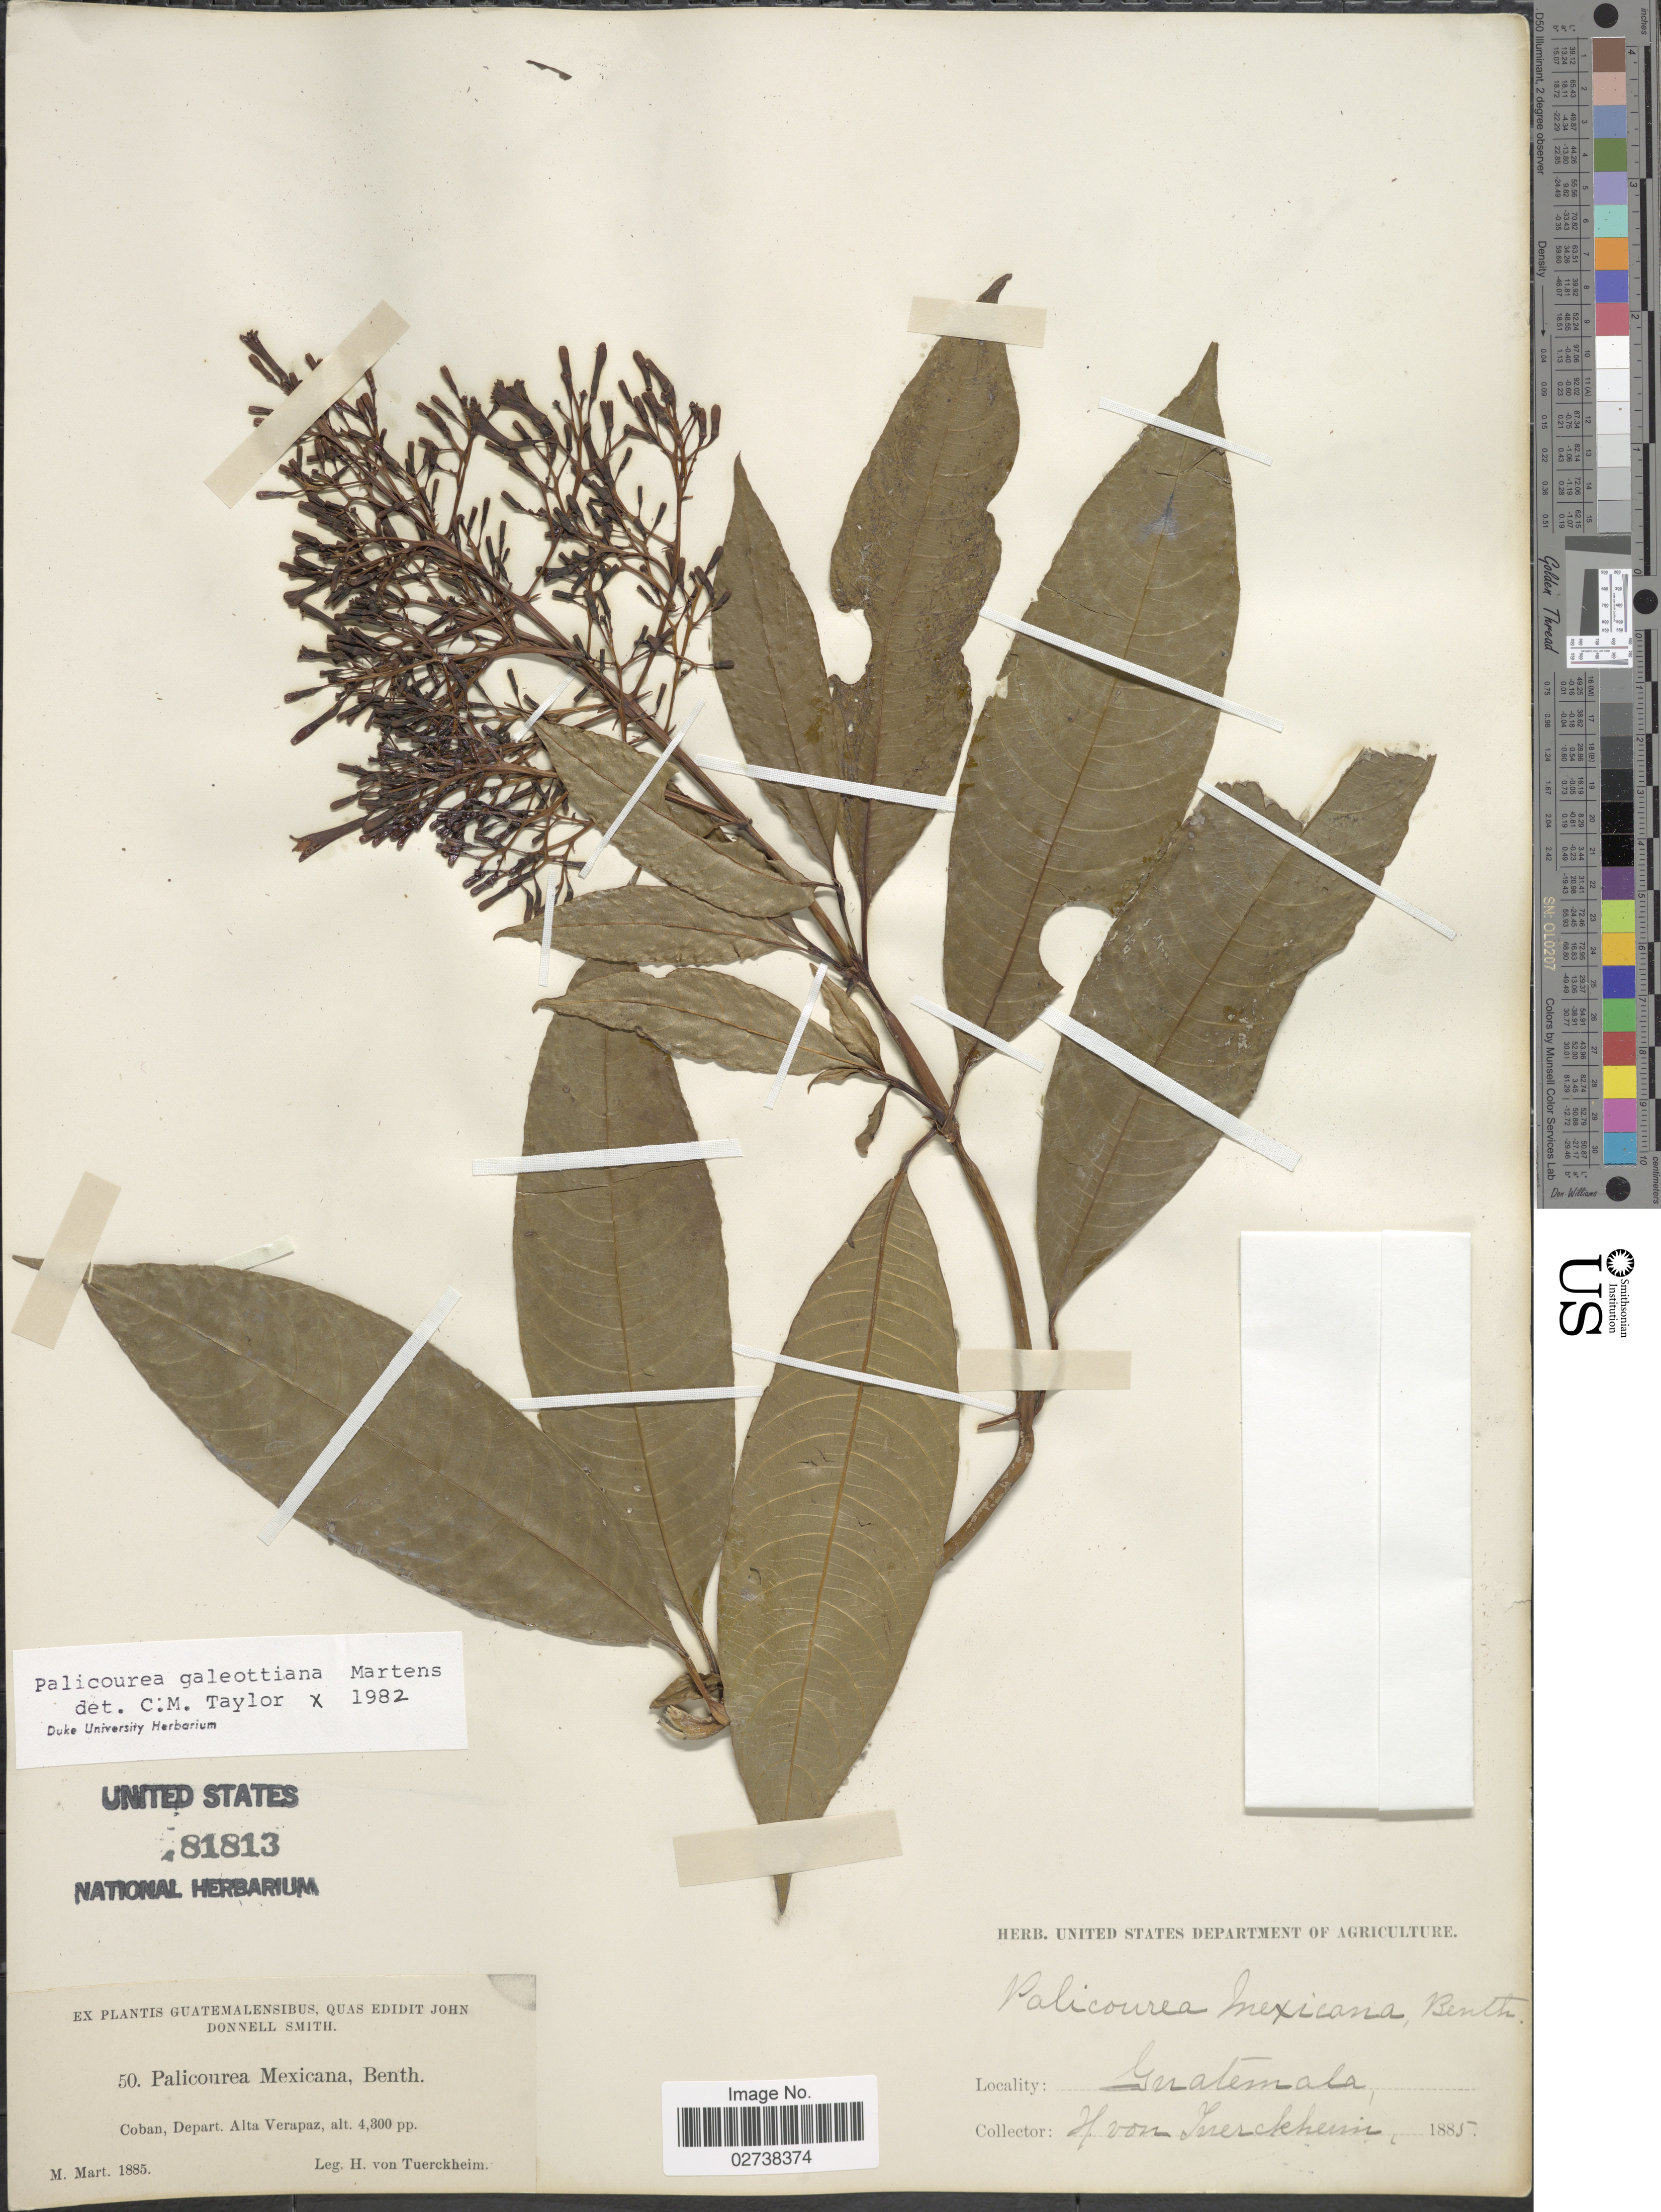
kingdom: Plantae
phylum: Tracheophyta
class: Magnoliopsida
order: Gentianales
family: Rubiaceae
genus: Palicourea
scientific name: Palicourea galeottiana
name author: M. Martens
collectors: H. von Türckheim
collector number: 50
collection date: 1885-03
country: Guatemala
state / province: Alta Verapaz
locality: Coban, Depart. Alta Verapaz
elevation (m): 1311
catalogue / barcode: US 81813